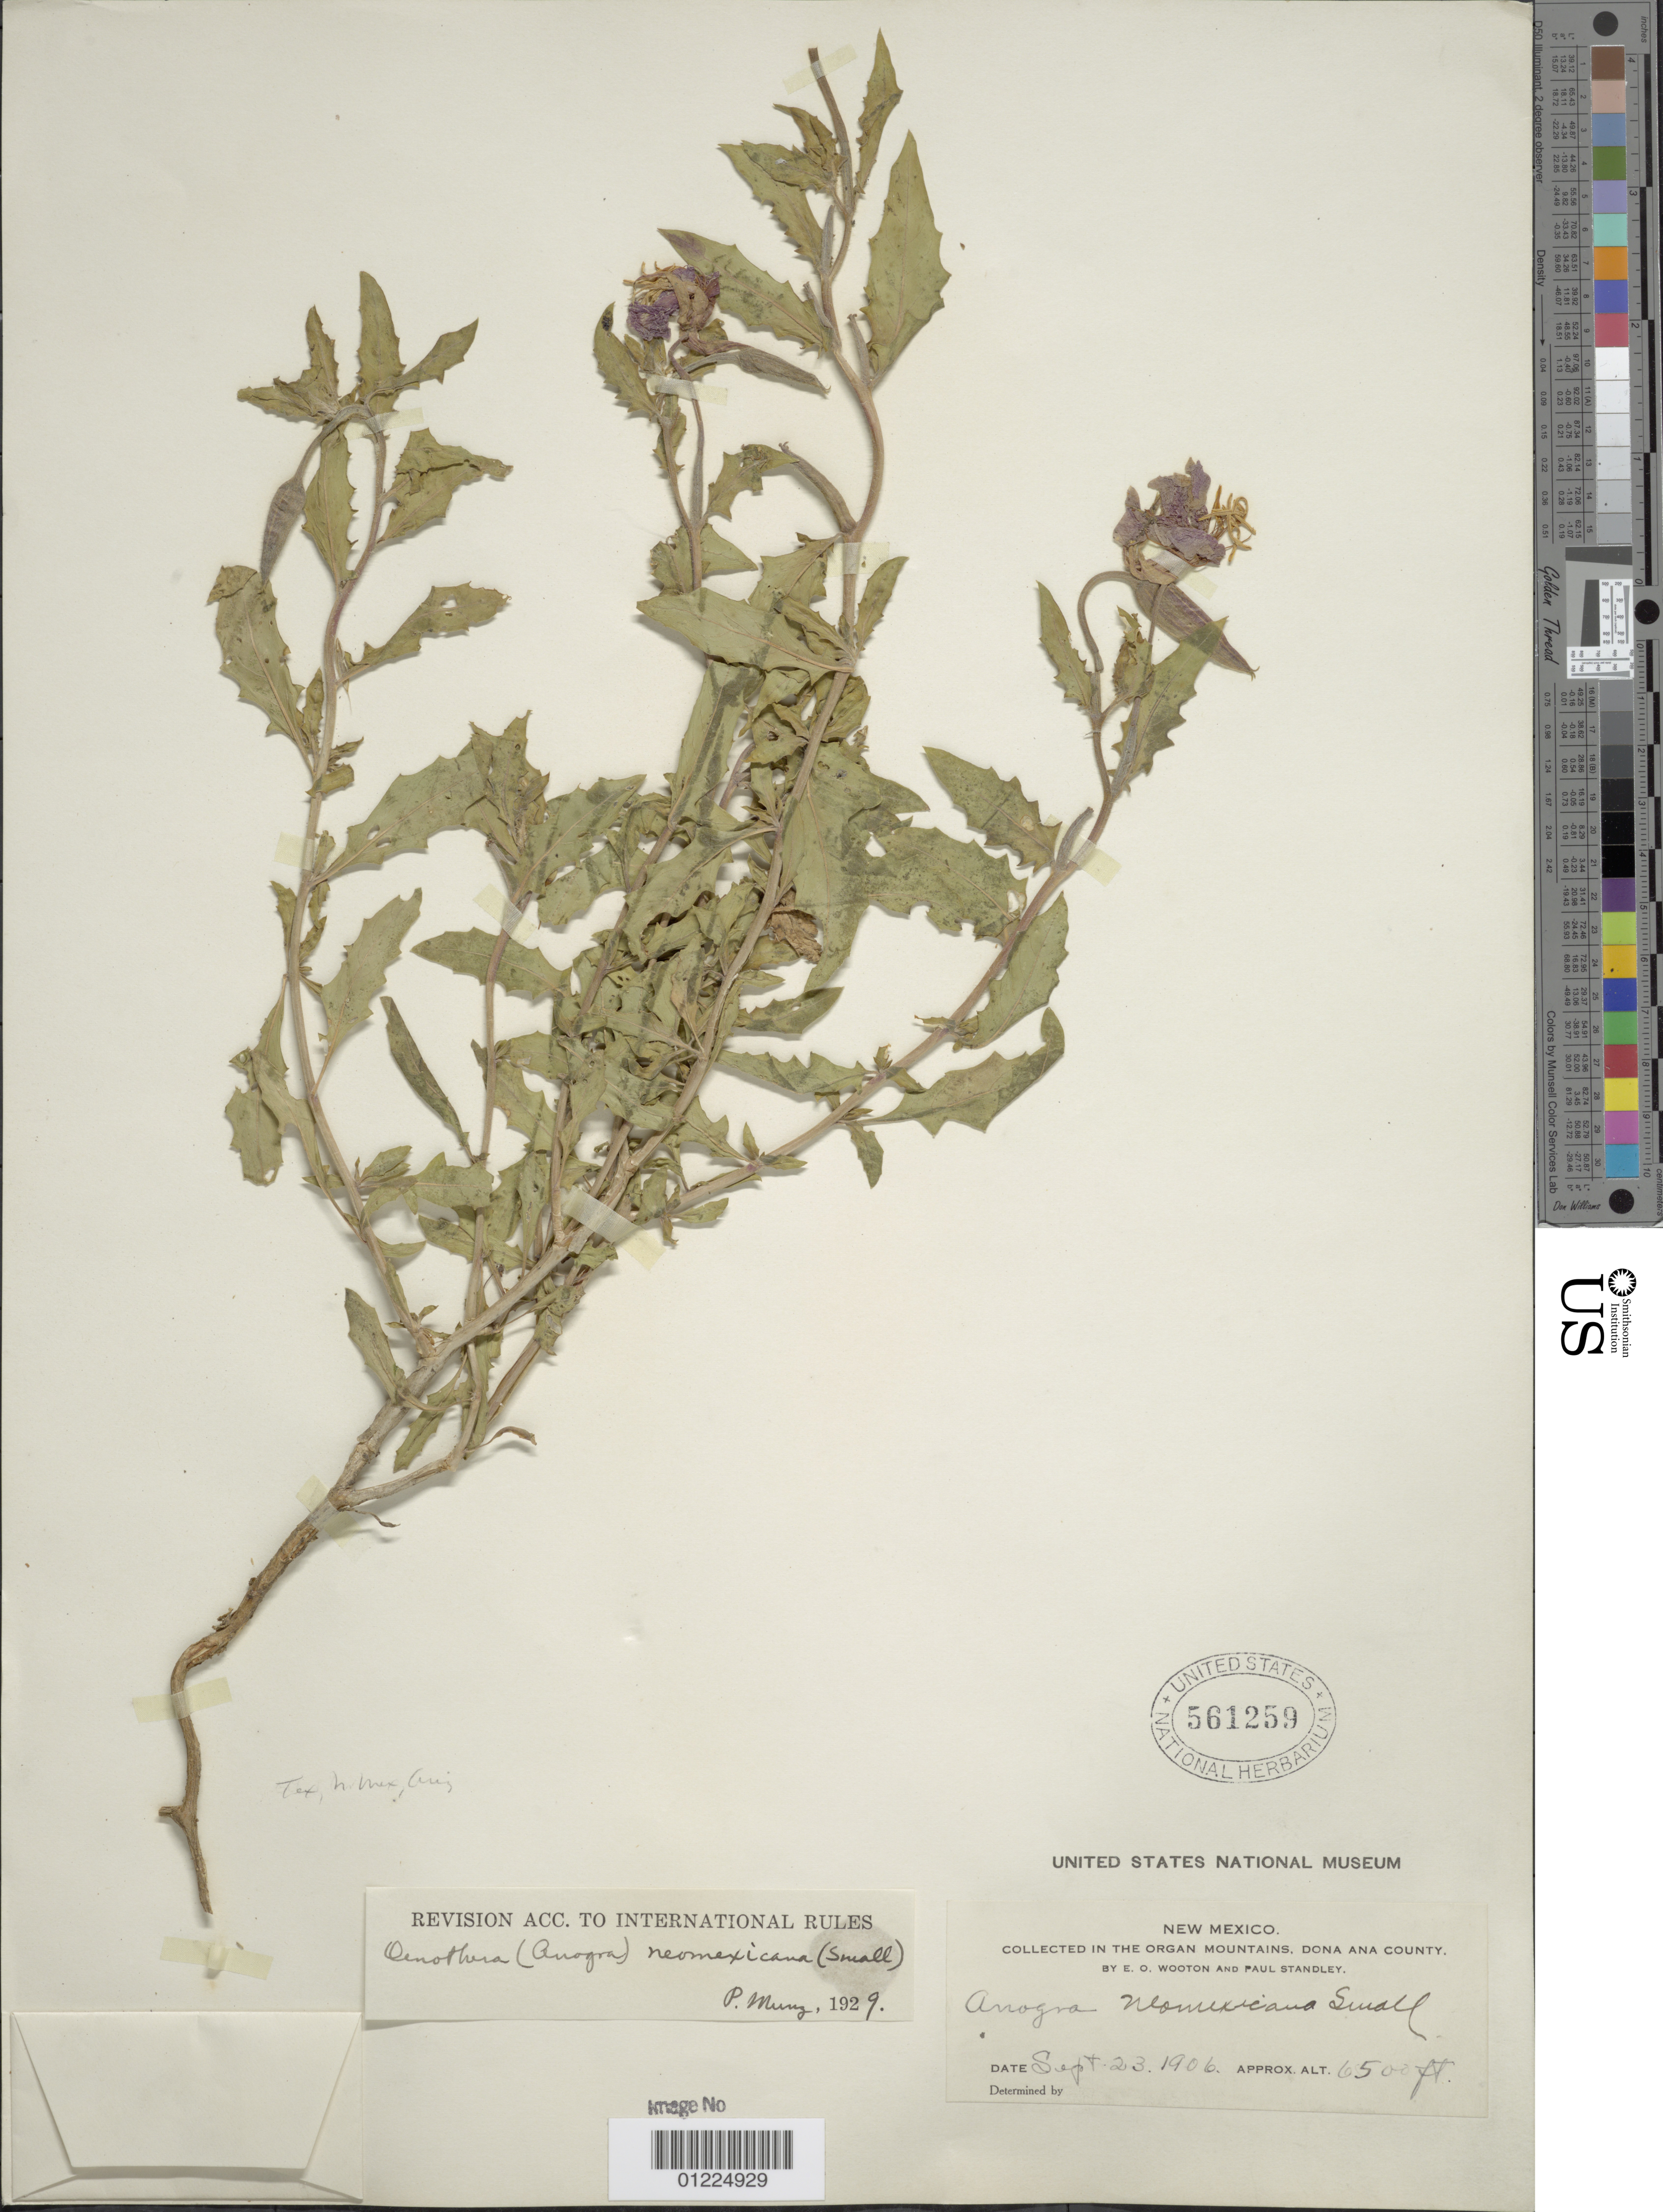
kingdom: Plantae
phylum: Tracheophyta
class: Magnoliopsida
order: Myrtales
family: Onagraceae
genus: Oenothera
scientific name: Oenothera neomexicana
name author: (Small) Munz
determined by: Munz, Philip A.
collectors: P. C. Standley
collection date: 1906-09-23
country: United States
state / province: New Mexico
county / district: Dona Ana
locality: Organ Mountains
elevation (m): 1981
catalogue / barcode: US 561259